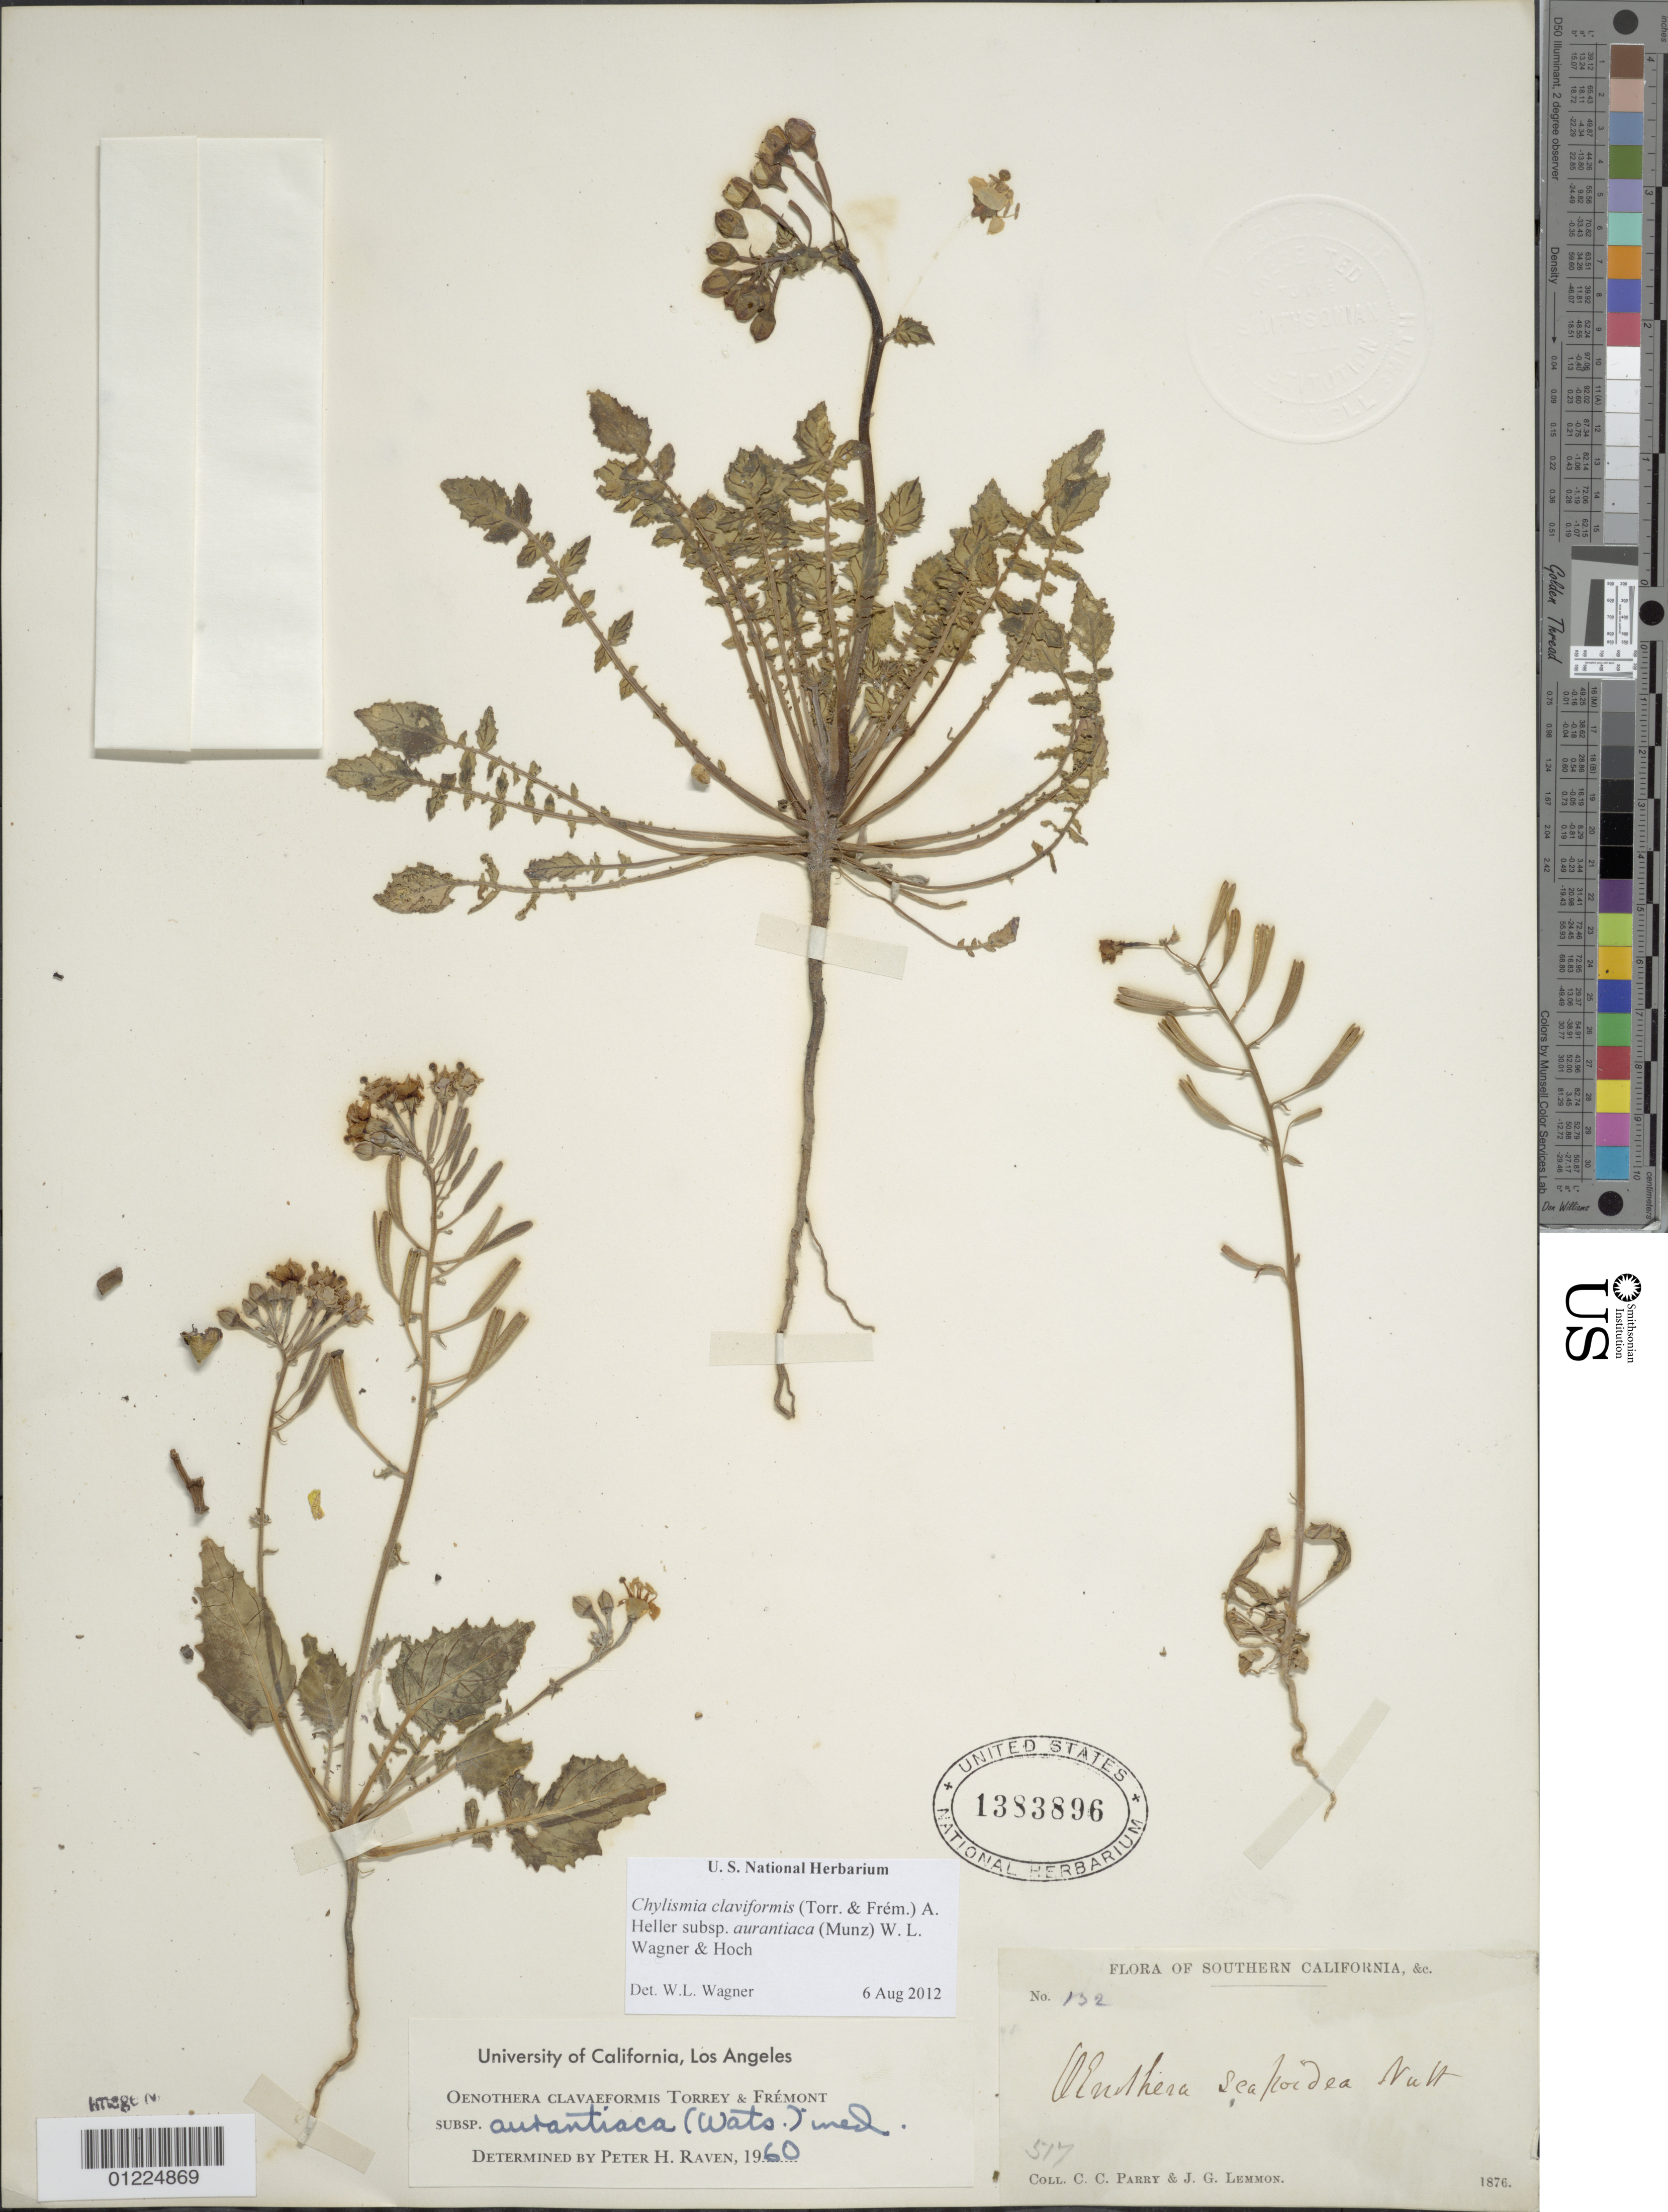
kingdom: Plantae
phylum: Tracheophyta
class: Magnoliopsida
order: Myrtales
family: Onagraceae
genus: Chylismia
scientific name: Chylismia claviformis subsp. aurantiaca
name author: (Munz) W.L. Wagner & Hoch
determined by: Wagner, W. L., (BOT), Smithsonian Institution - National Museum of Natural History (UNITED STATES)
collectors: C. C. Parry & J. G. Lemmon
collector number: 132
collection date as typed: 1876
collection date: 1876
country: United States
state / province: California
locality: Southern California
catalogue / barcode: US 1383896